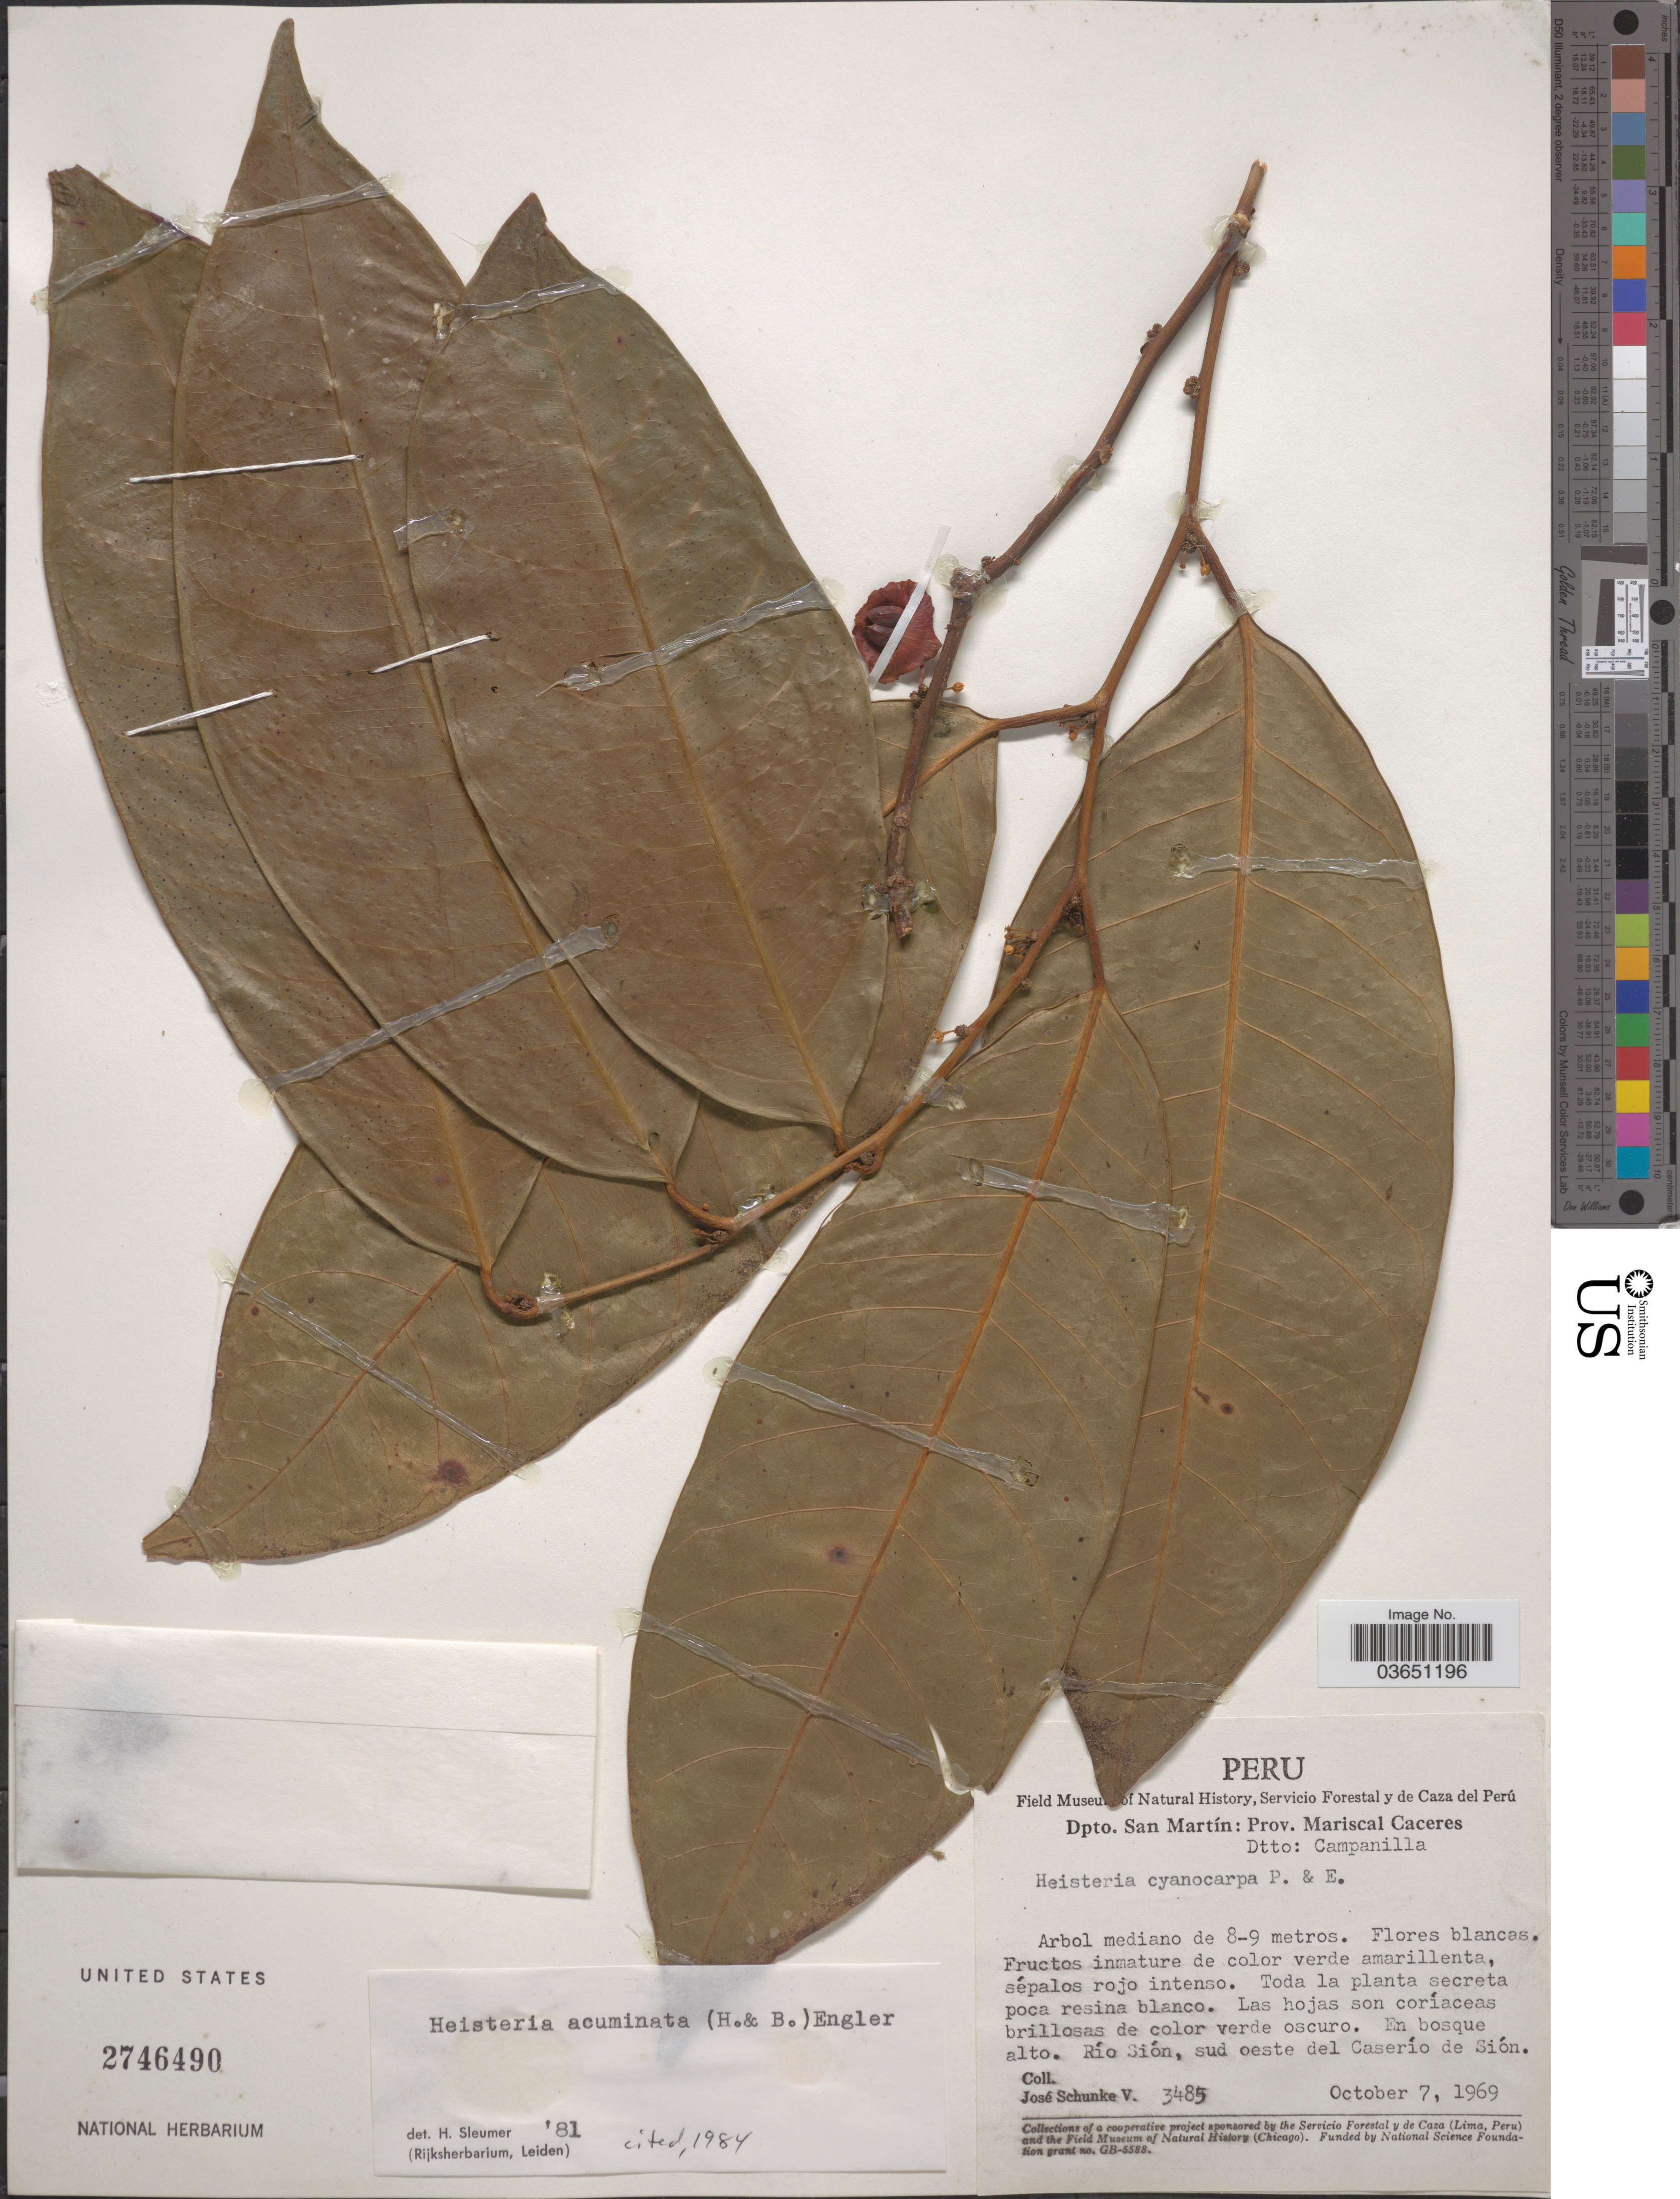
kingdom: Plantae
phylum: Tracheophyta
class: Magnoliopsida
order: Santalales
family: Erythropalaceae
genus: Heisteria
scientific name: Heisteria acuminata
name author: (Humb. & Bonpl.) Engl.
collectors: J. Schunke Vigo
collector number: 3485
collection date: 1969-10-07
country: Peru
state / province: San Martín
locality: Dpto. San Martín: Prov. Mariscal Caceres Dtto: Campanilla. En bosque. Río Sión, sud oeste del Caserío de Sión.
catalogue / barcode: US 2746490